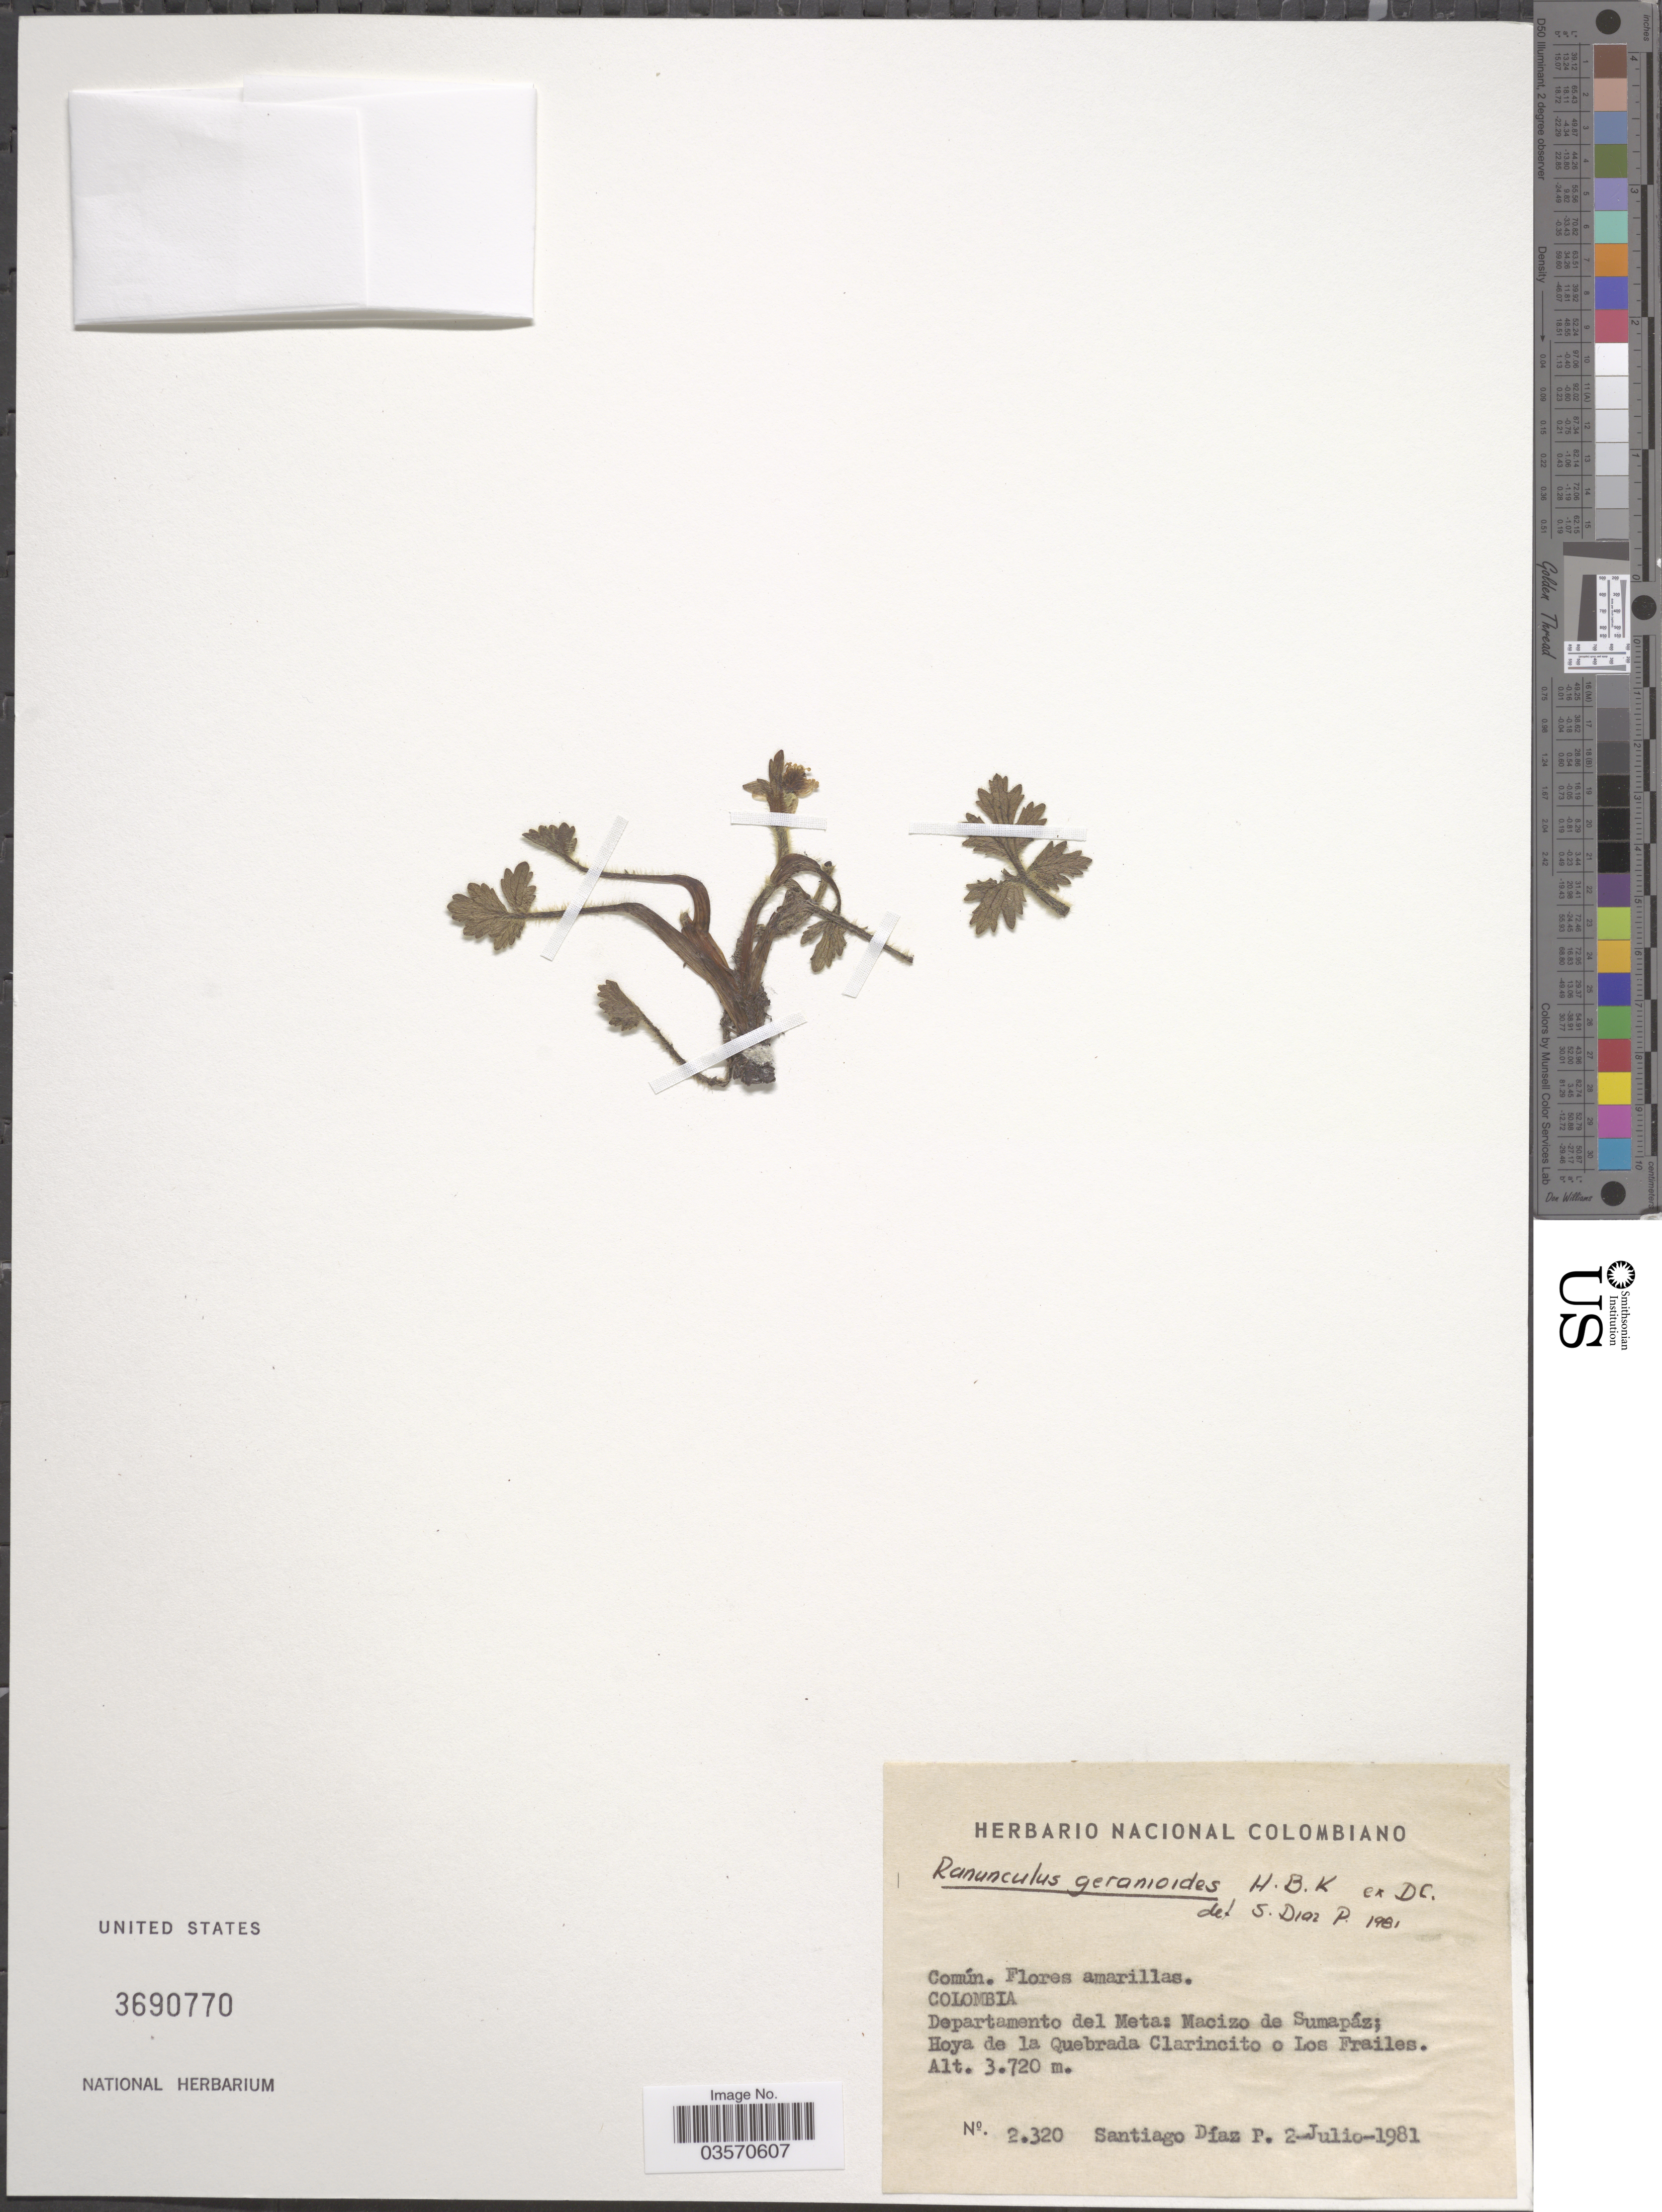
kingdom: Plantae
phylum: Tracheophyta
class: Magnoliopsida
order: Ranunculales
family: Ranunculaceae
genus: Ranunculus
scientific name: Ranunculus geranioides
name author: Humb. et al. ex DC.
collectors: S. Diaz P.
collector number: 2320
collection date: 1981-07-02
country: Colombia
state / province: Meta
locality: Departamento del Meta: Macizo de Sumapáz; Hoya de la Quebrada Clarincito o Los Frailes.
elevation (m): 3720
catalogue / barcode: US 3690770